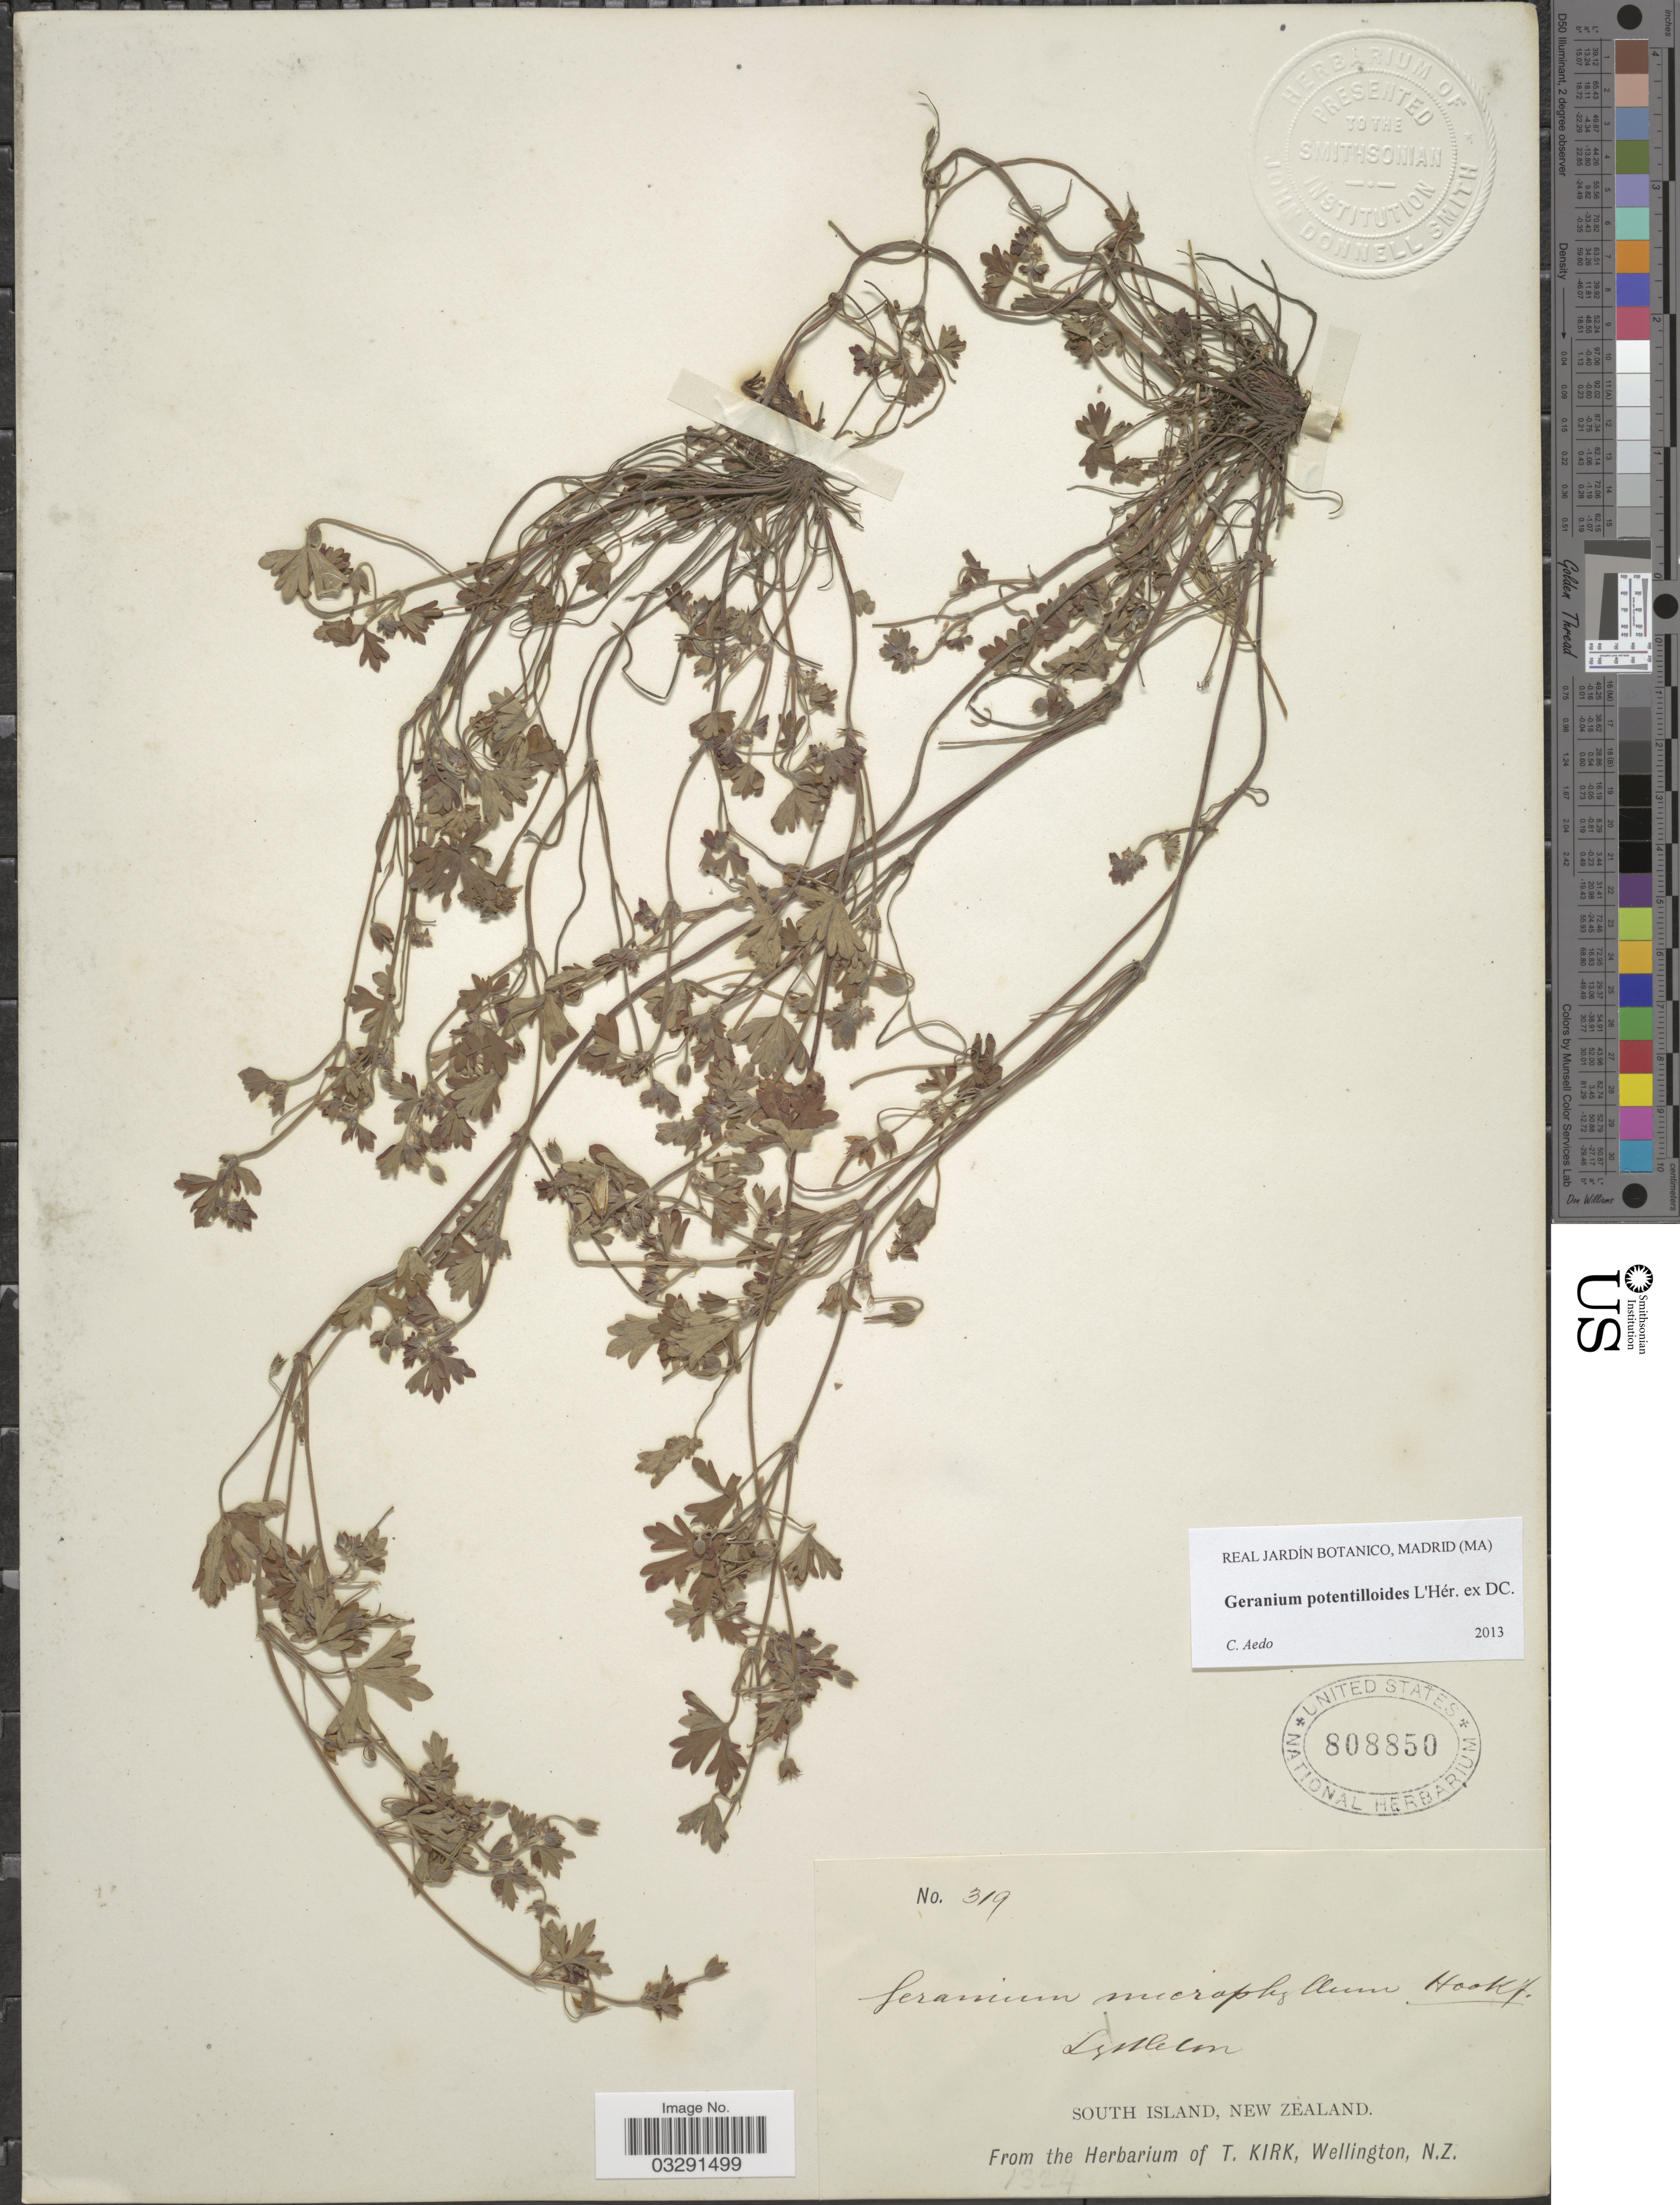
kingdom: Plantae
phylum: Tracheophyta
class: Magnoliopsida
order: Geraniales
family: Geraniaceae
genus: Geranium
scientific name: Geranium potentilloides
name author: L'Hér. ex DC.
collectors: ex herb. T. Kirk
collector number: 319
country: New Zealand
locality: Lyttelton.. South Island.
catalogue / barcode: US 808850